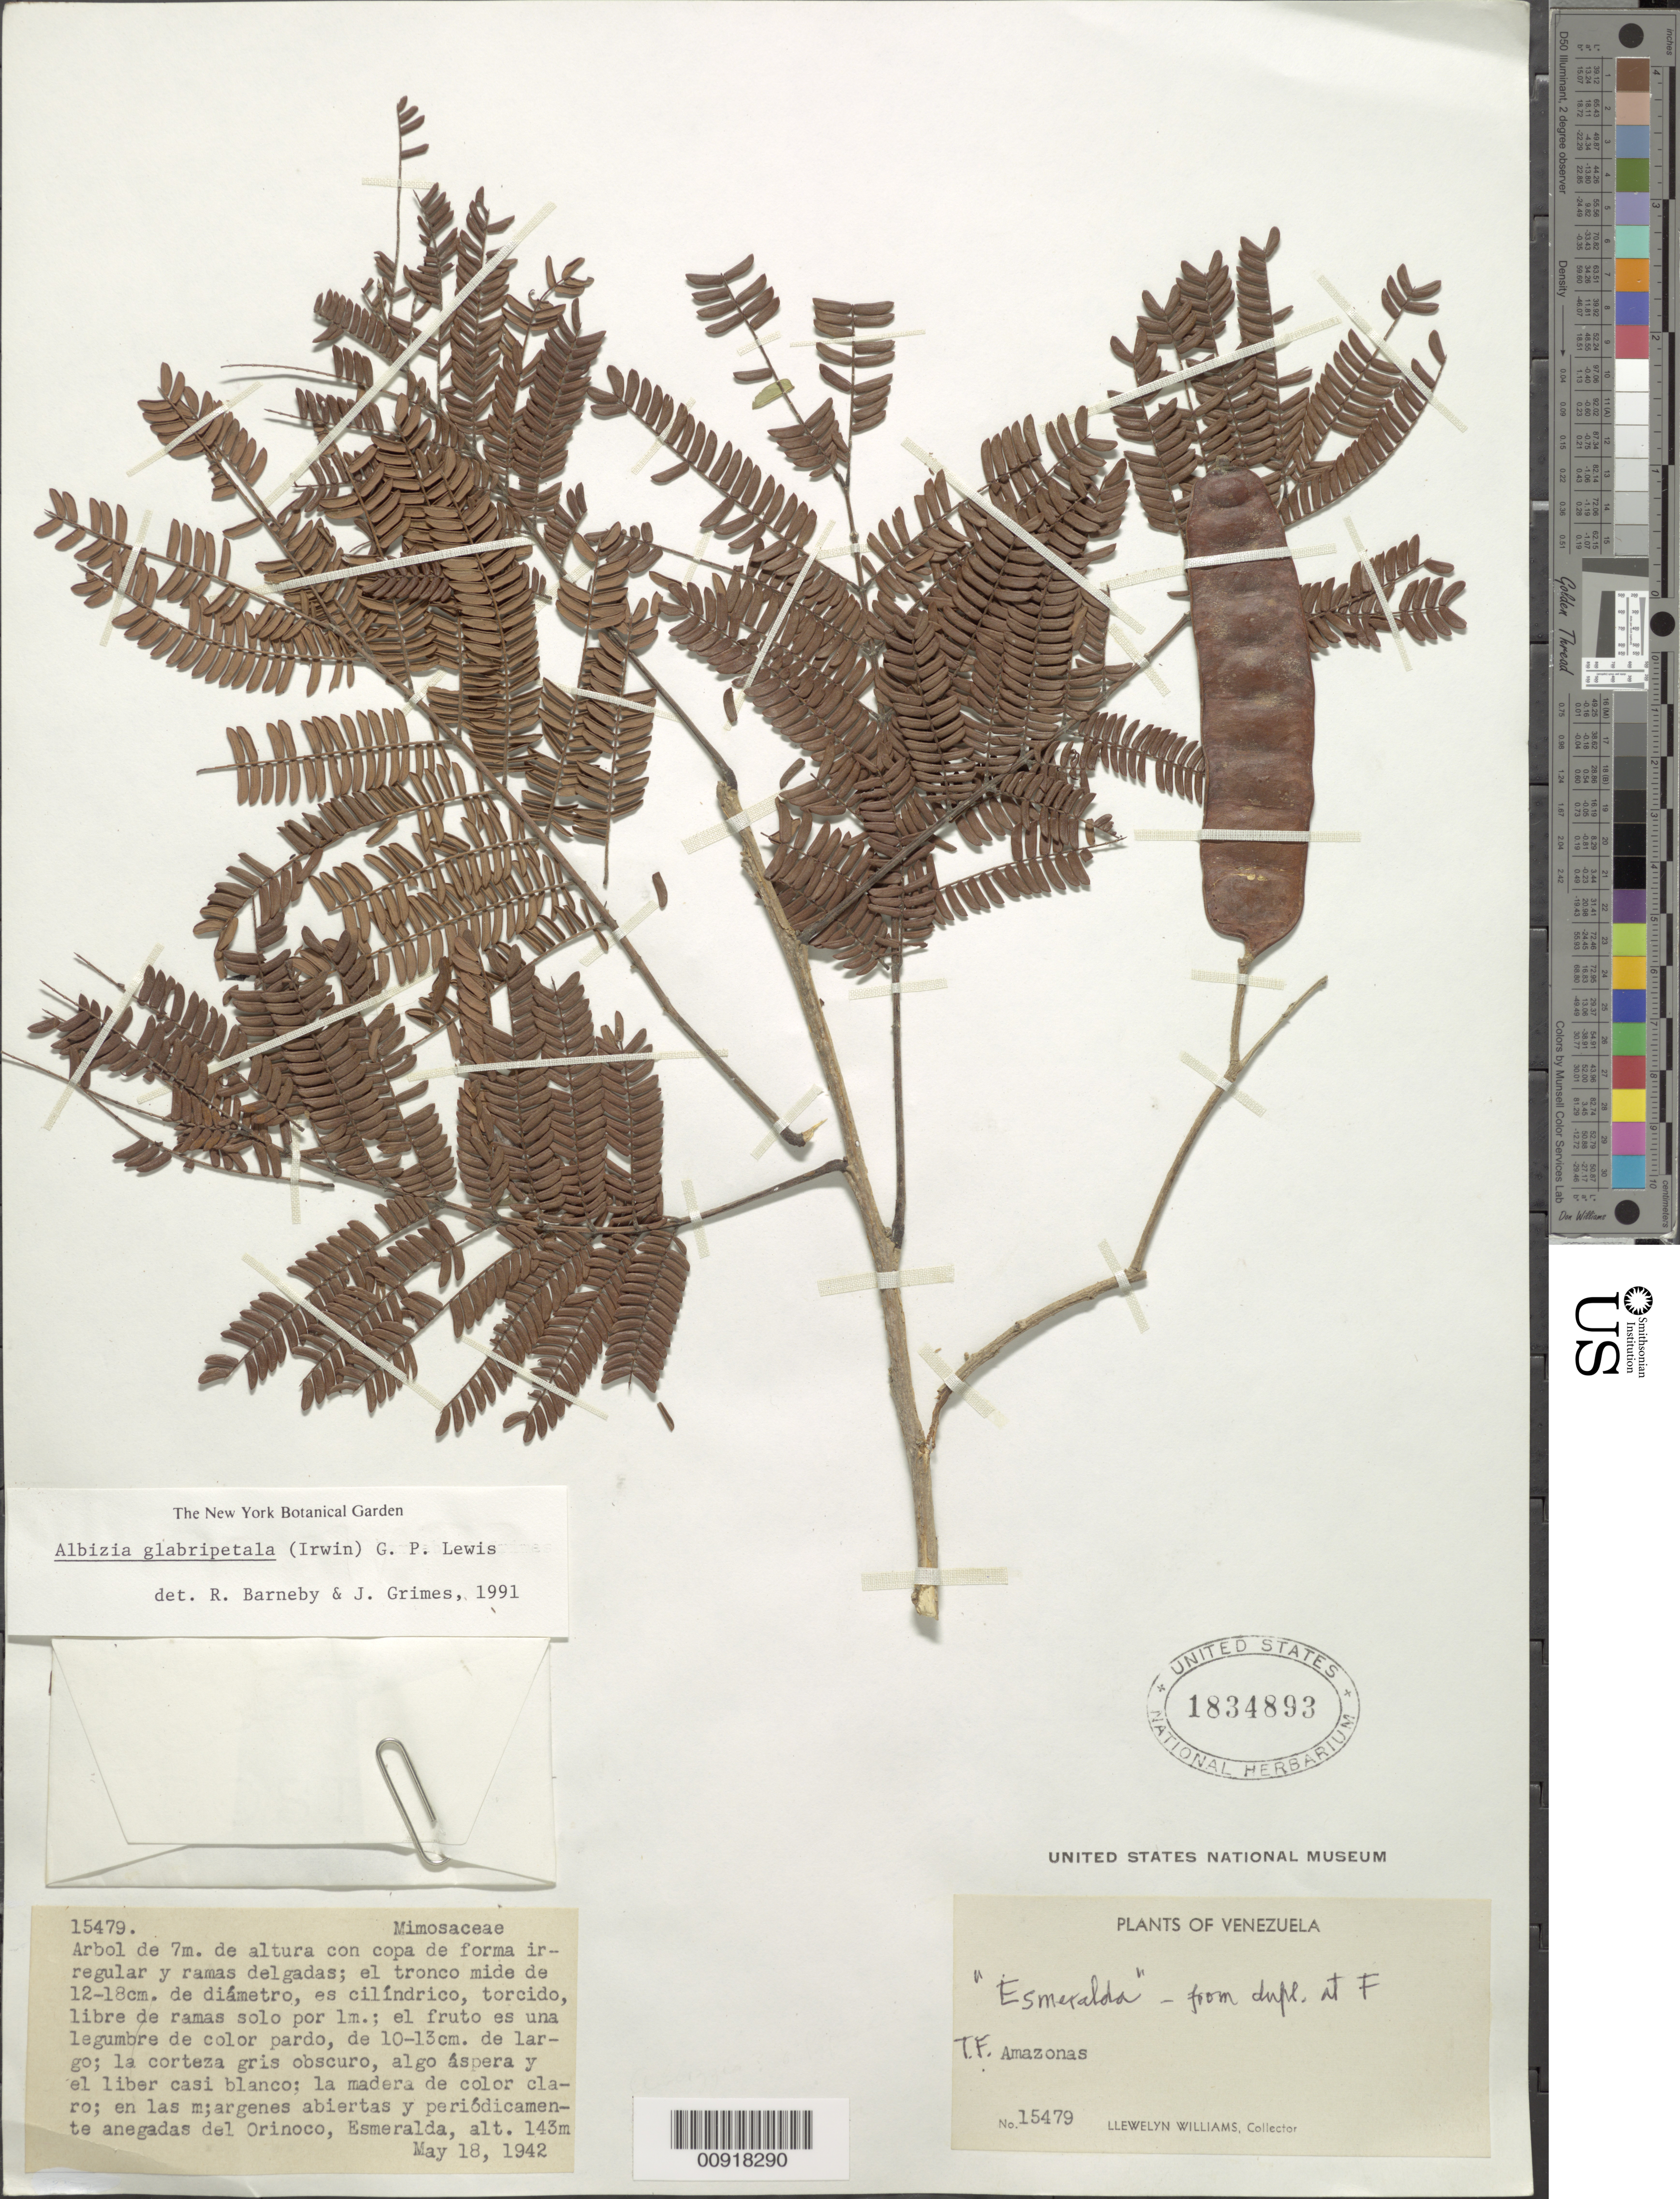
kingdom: Plantae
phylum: Tracheophyta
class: Magnoliopsida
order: Fabales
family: Fabaceae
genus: Pseudalbizzia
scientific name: Pseudalbizzia glabripetala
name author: (H.S. Irwin) Koenen & Duno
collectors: Ll. Williams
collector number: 15479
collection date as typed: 18-May-42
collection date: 1942-05-18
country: Venezuela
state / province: Amazonas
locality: Esmeralda, Alto Orinoco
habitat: Margens abiertas y periódicamente anegadas del río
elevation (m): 143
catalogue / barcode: US 1834893